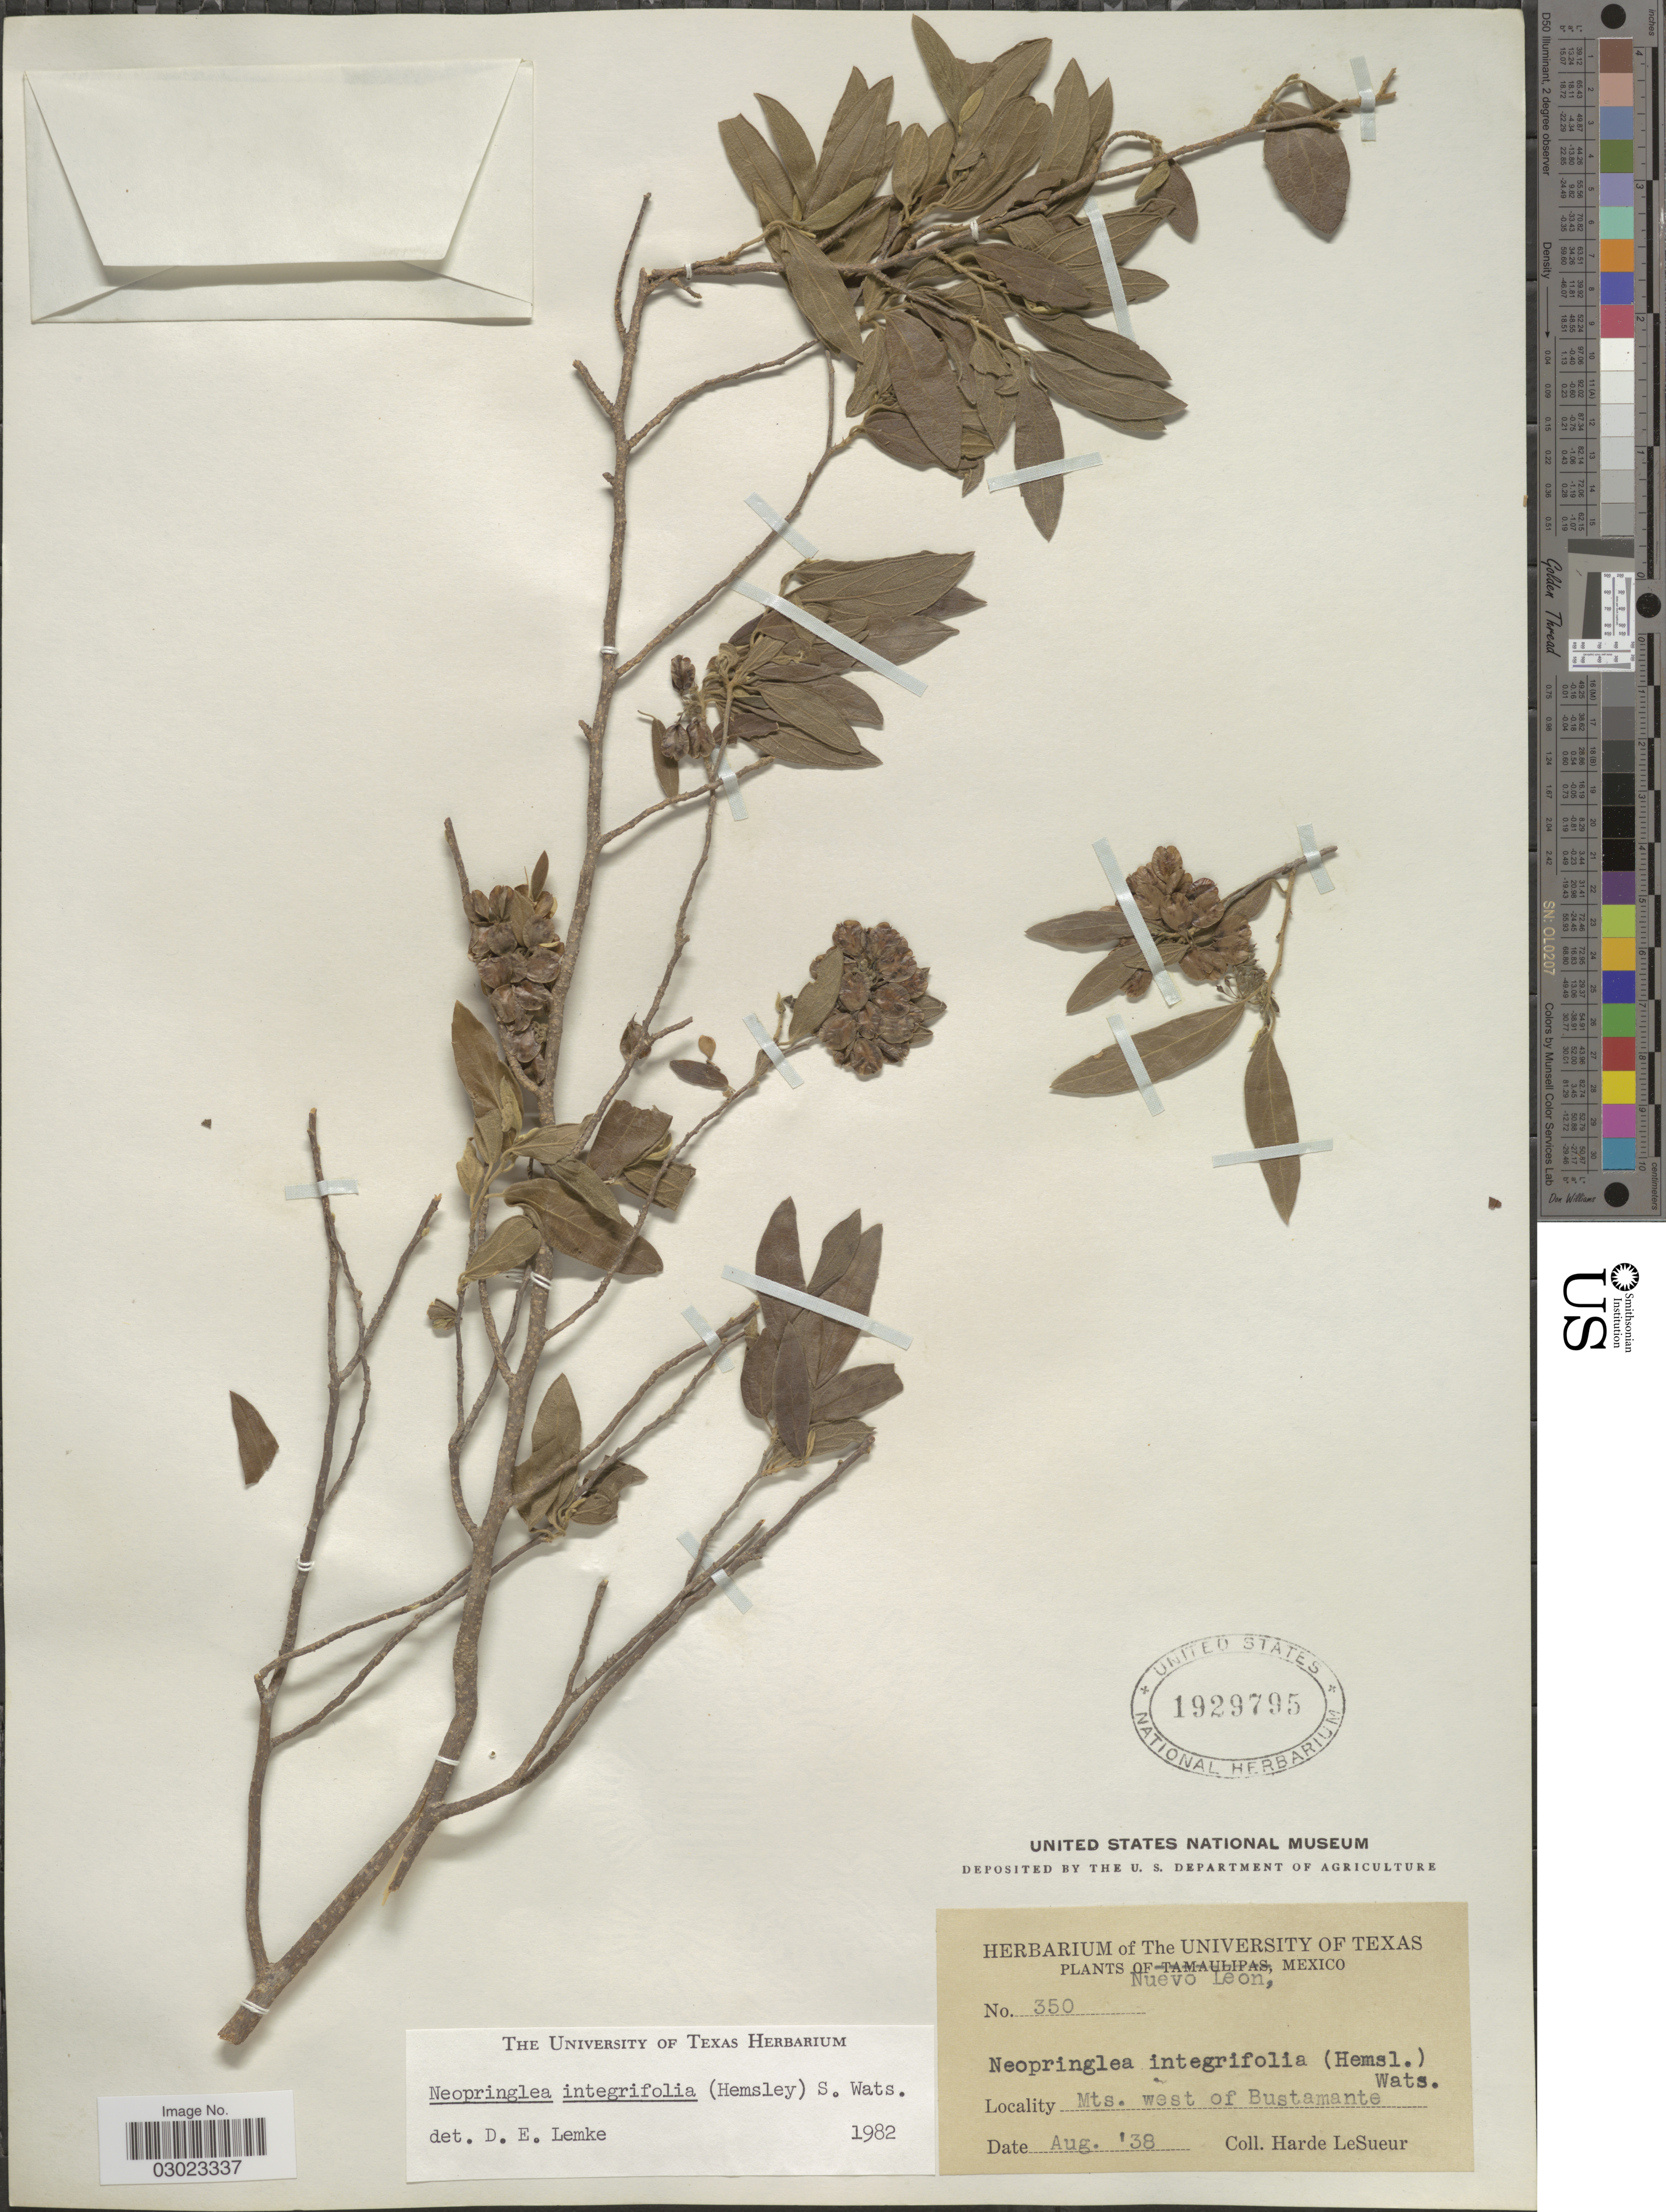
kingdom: Plantae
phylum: Tracheophyta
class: Magnoliopsida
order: Malpighiales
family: Salicaceae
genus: Neopringlea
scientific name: Neopringlea integrifolia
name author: (Hemsl.) S. Watson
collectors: H. LeSueur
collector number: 350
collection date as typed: Transcribed d/m/y: /8/38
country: Mexico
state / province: Nuevo León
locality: Mts. west of Bustamante.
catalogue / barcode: US 1929795